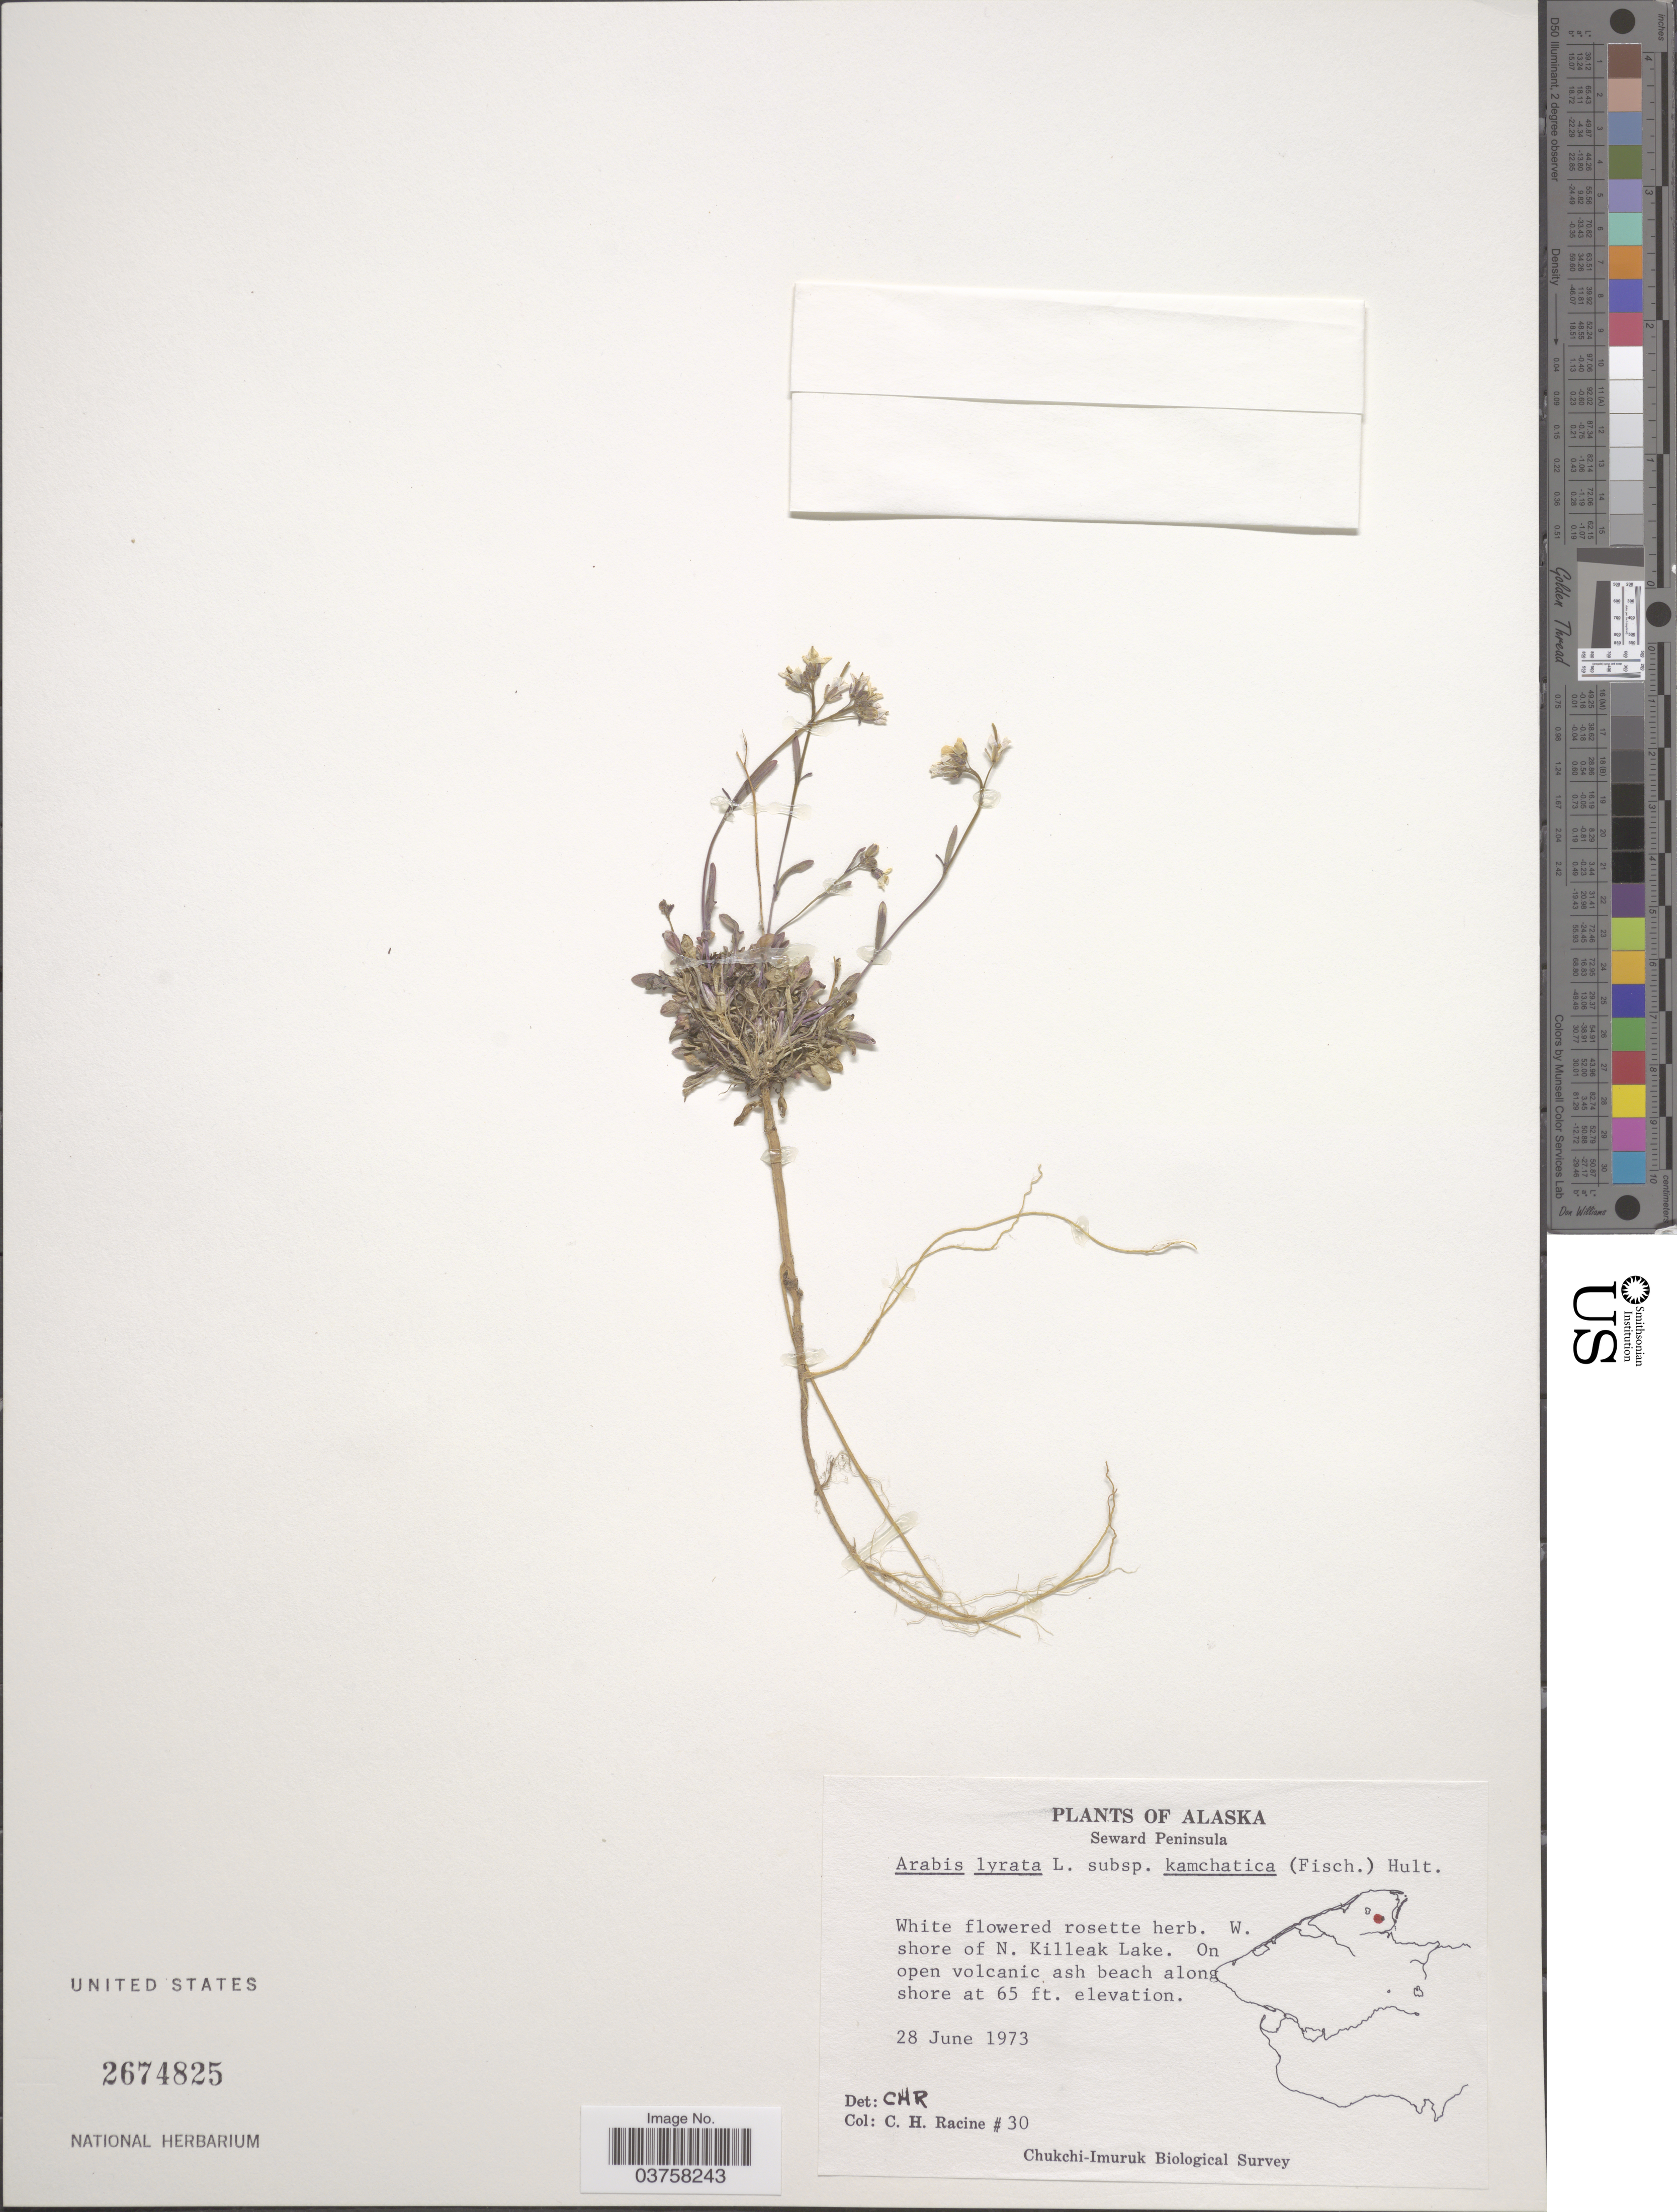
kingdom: Plantae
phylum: Tracheophyta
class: Magnoliopsida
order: Brassicales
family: Brassicaceae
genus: Arabidopsis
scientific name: Arabidopsis lyrata subsp. kamchatica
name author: (Fisch. ex DC.) O'Kane & Al-Shehbaz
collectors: C. Racine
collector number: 30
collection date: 1973-06-28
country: United States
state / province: Alaska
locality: Seward Peninsula. W. shore of N. Killeak Lake. On open volcanic ash beach along shore.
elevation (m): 20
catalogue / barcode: US 2674825